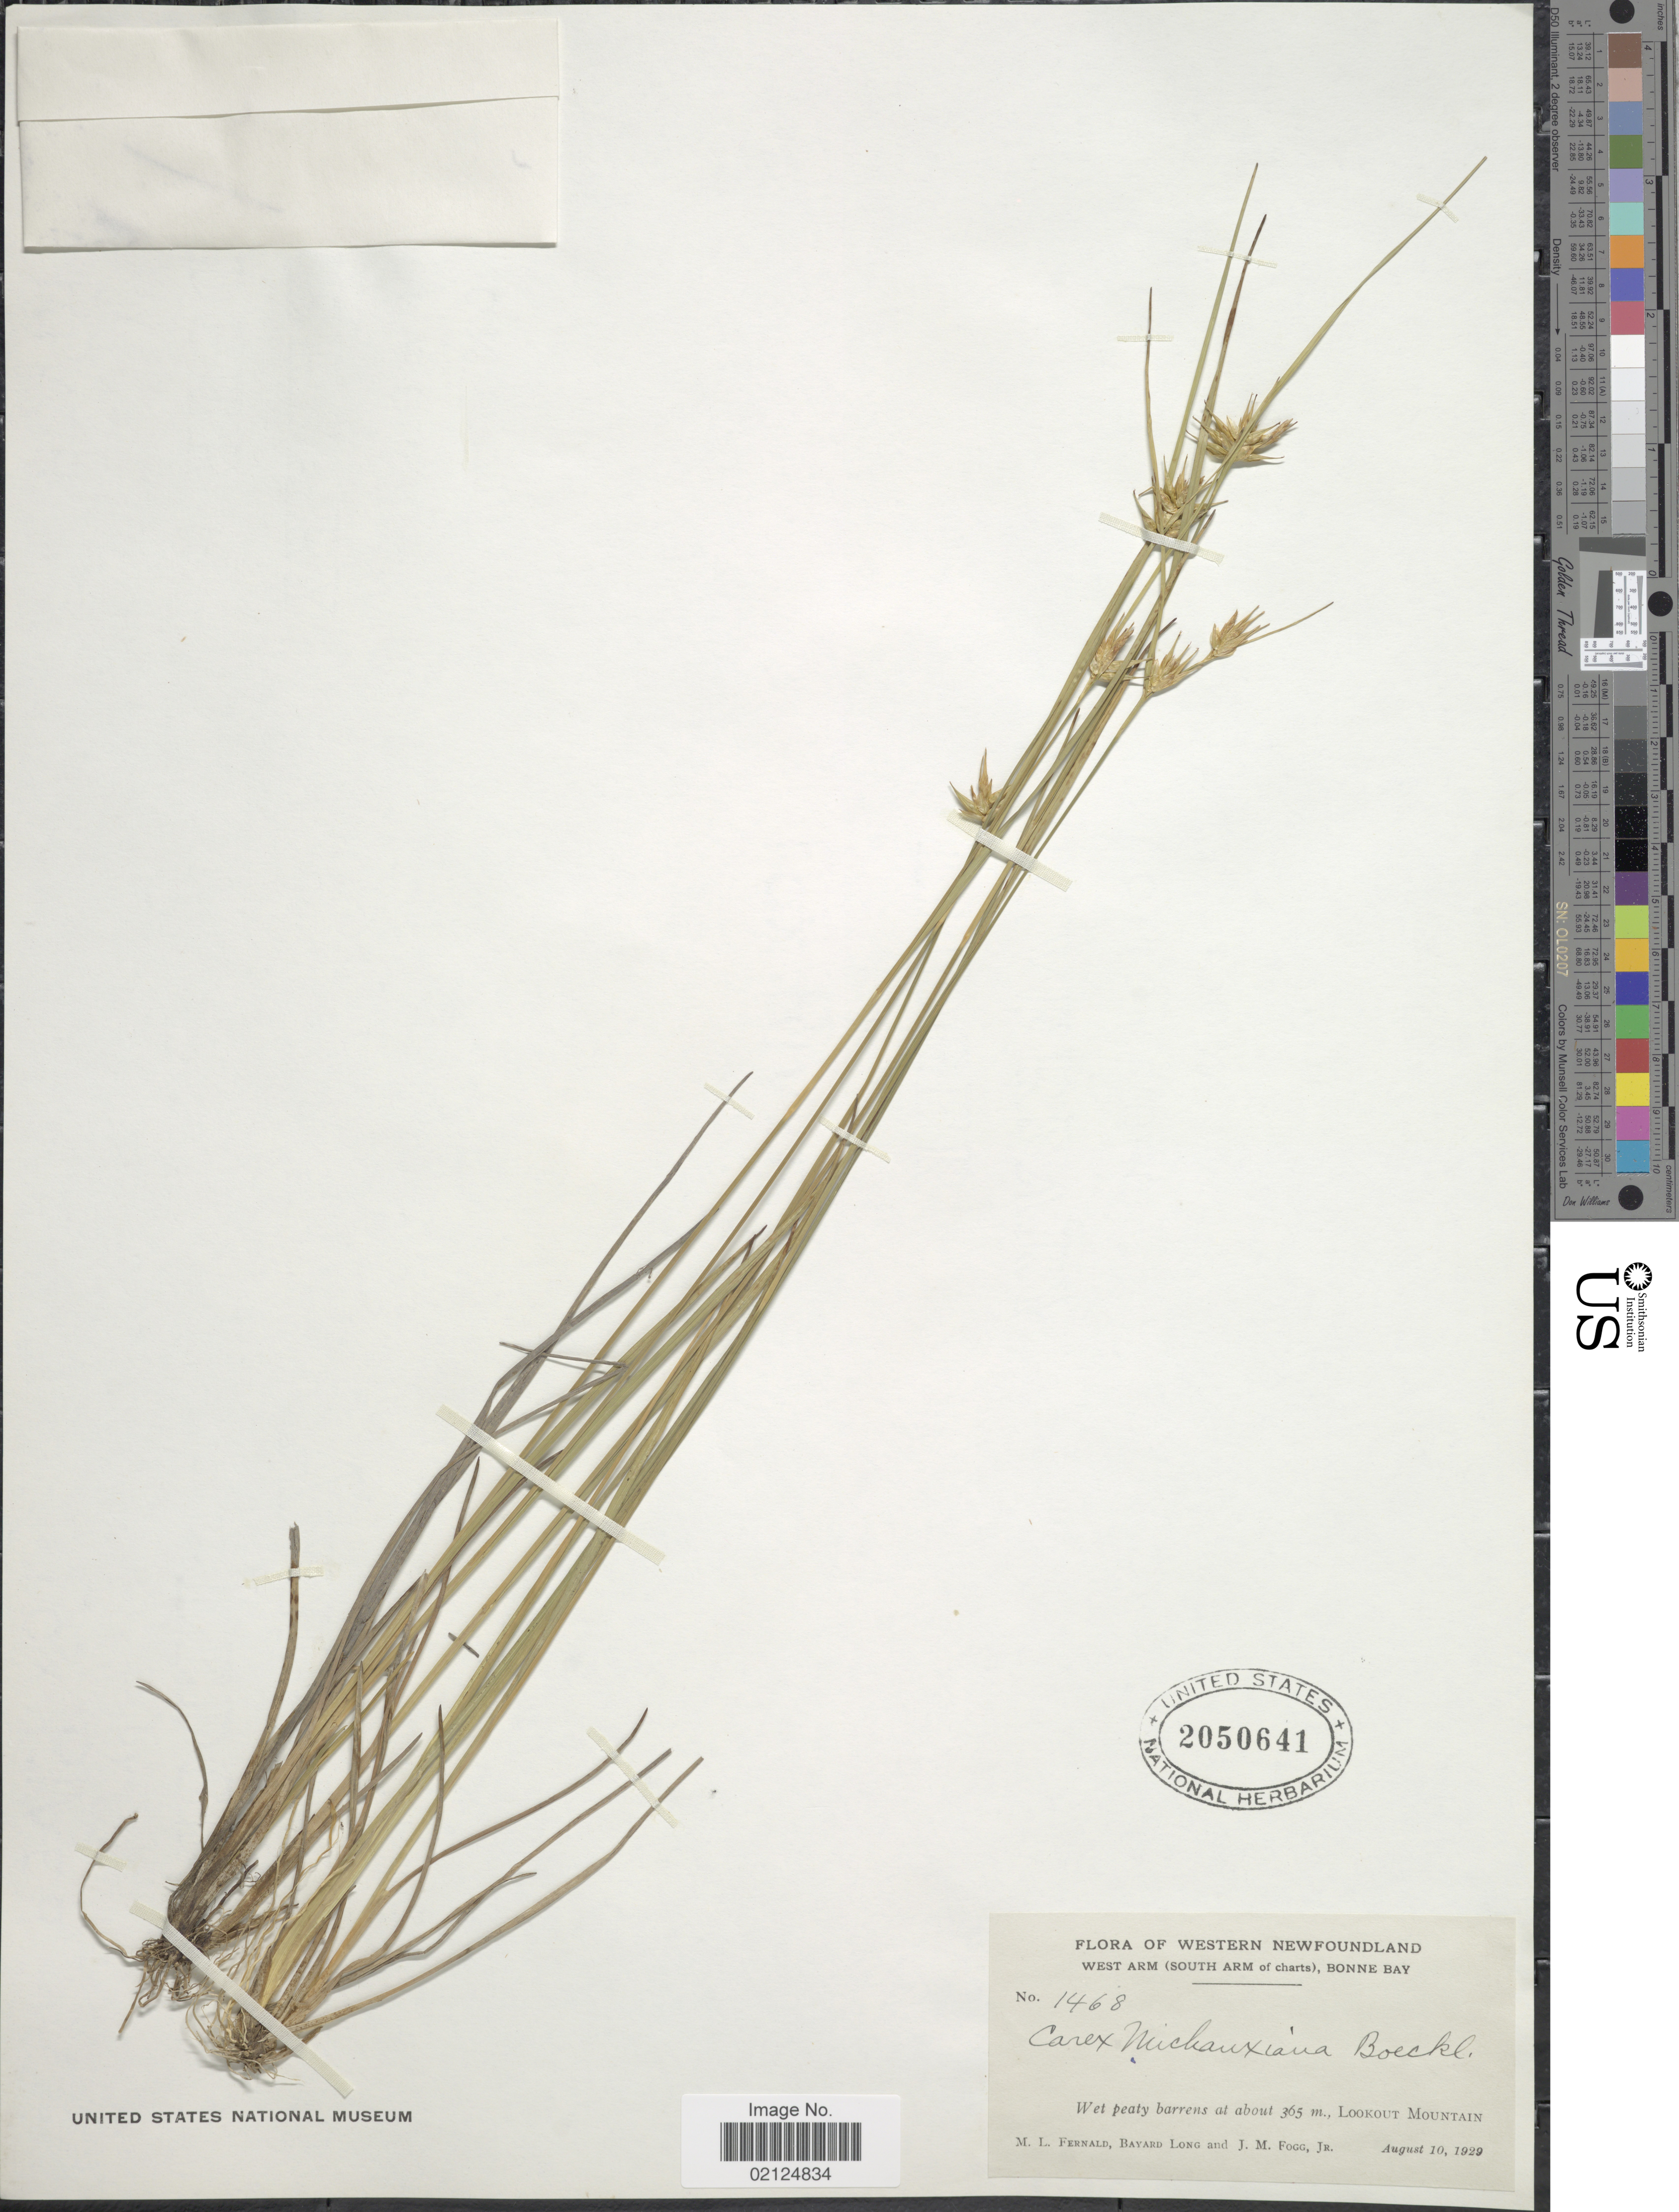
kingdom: Plantae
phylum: Tracheophyta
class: Liliopsida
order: Poales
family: Cyperaceae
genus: Carex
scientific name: Carex michauxiana subsp. michauxiana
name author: Boeckeler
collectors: M. L. Fernald, B. Long & J. Fogg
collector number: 1468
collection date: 1929-08-10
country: Canada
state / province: Newfoundland and Labrador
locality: Western Newfoundland. at about . Lookout Mountain, West Arm (south Arem of charts), Bonne Bay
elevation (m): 365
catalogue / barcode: US 2050641